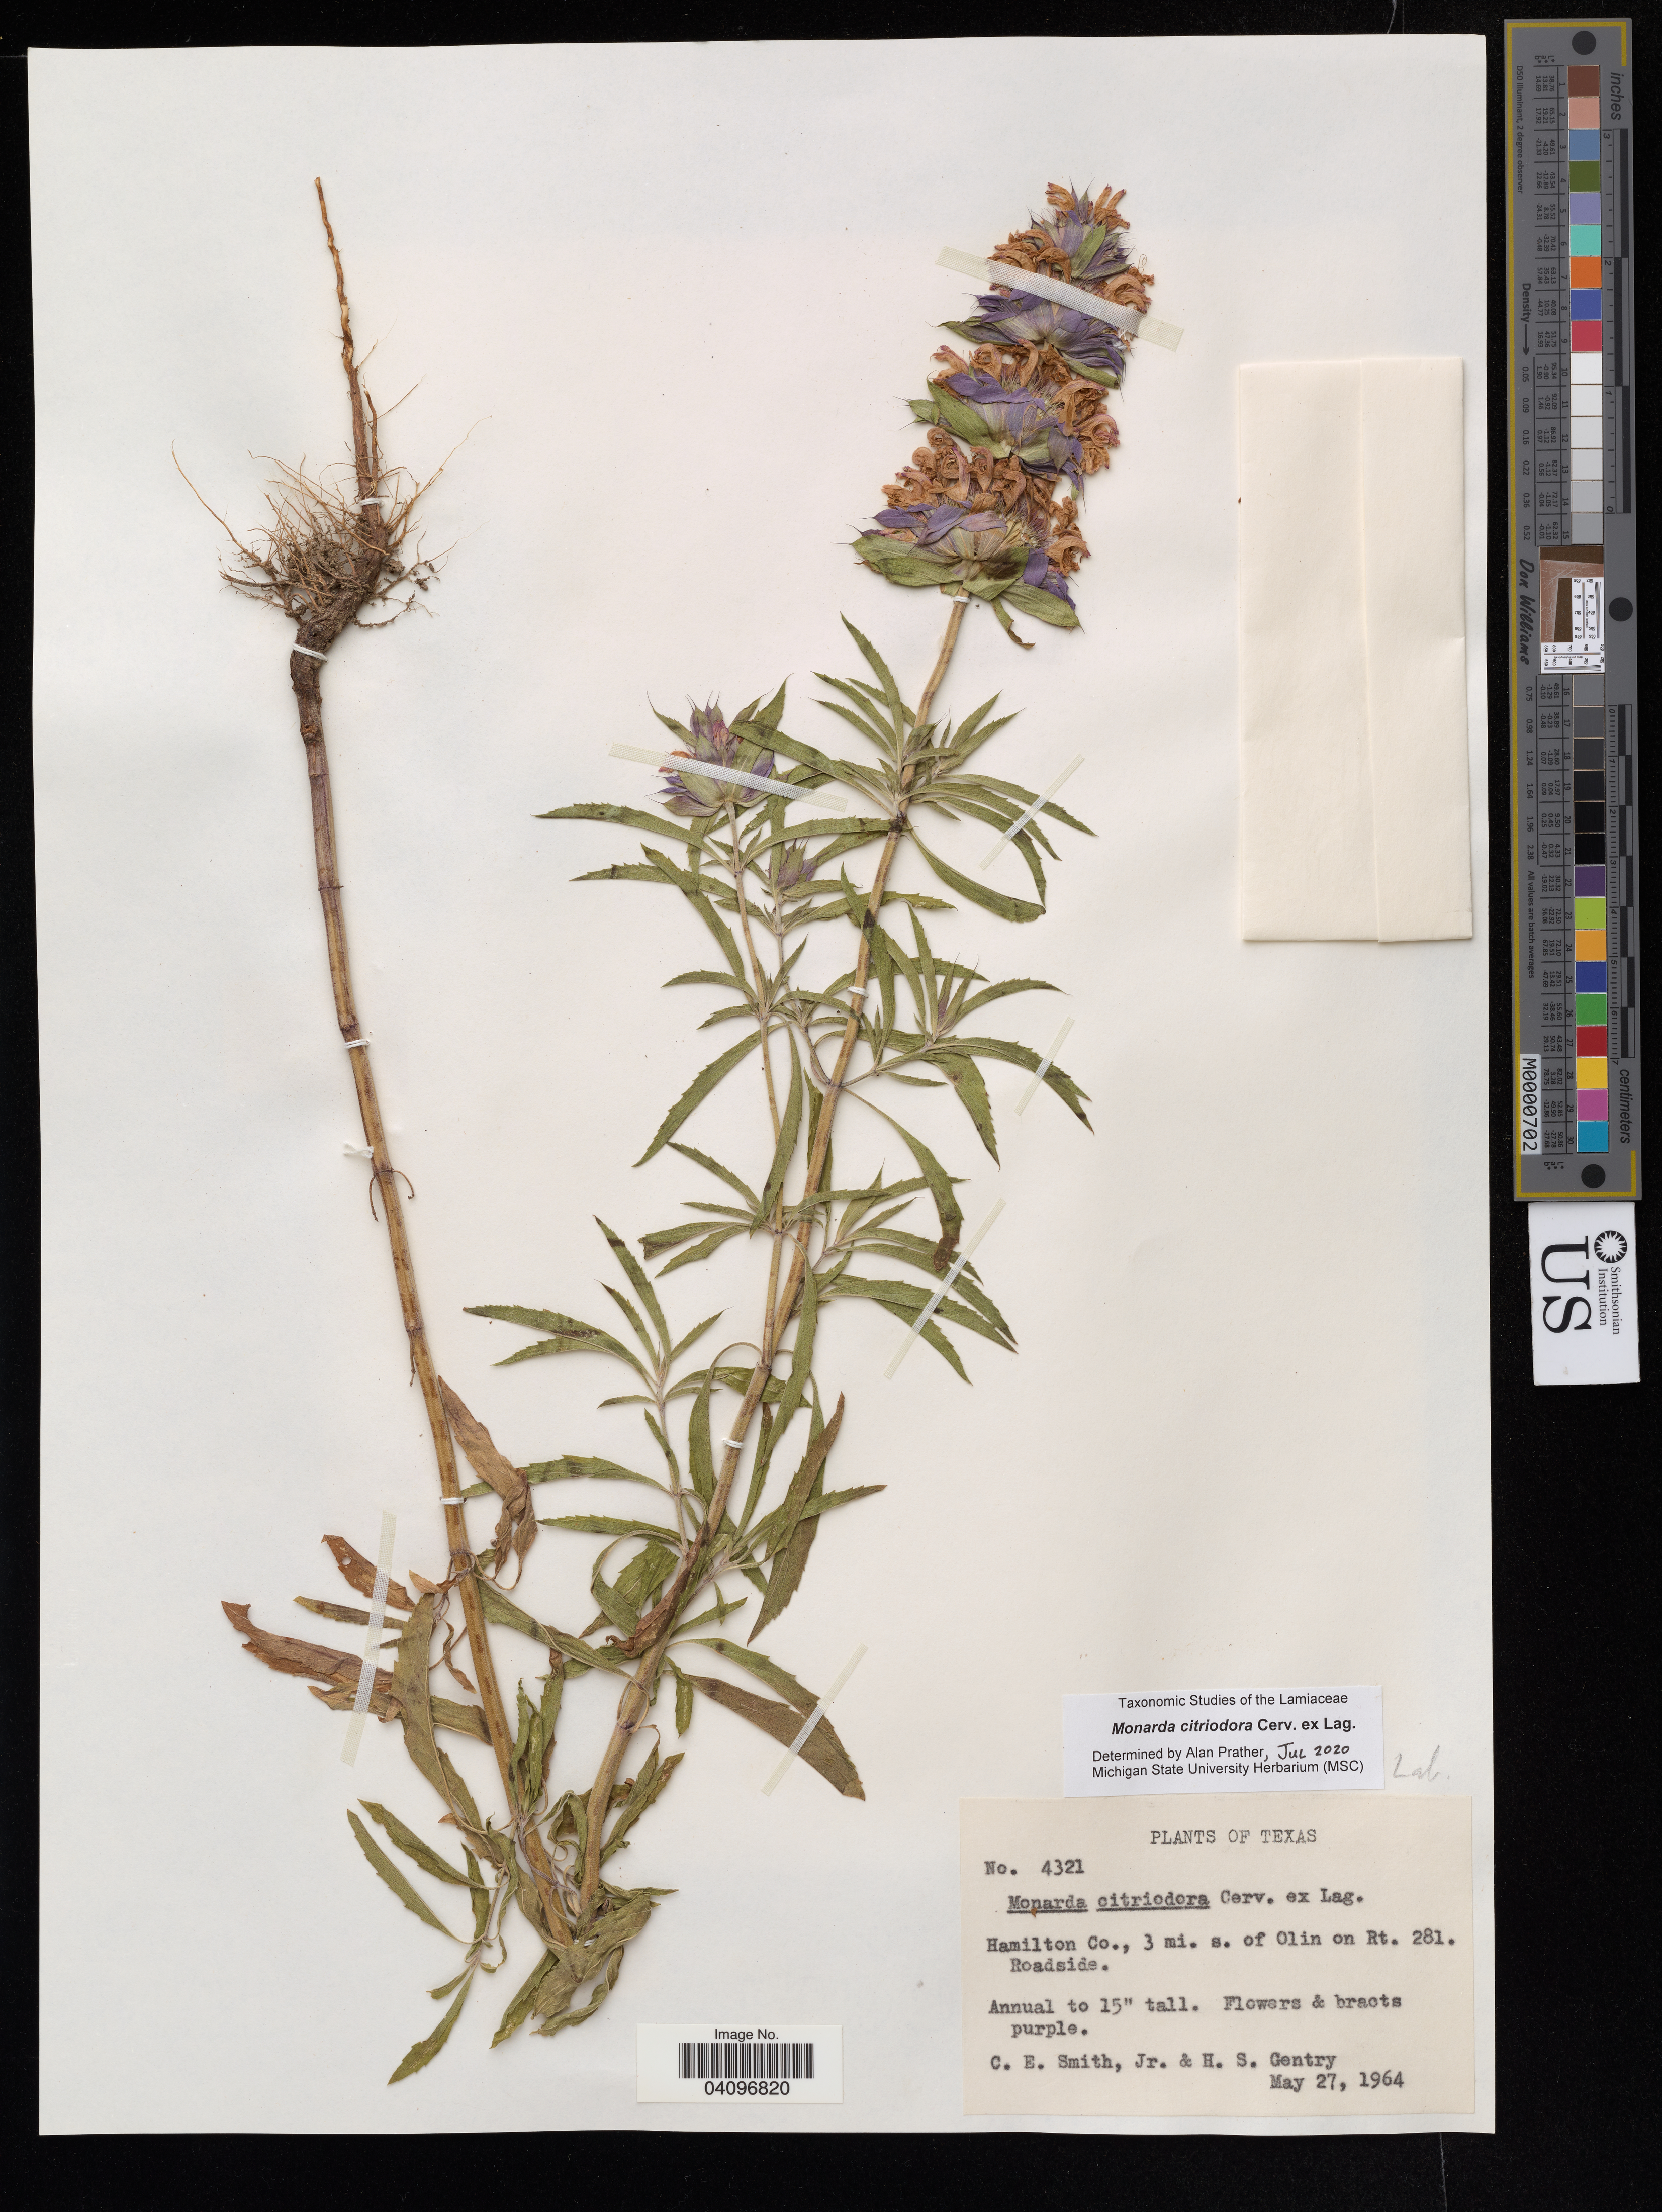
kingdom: Plantae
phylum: Tracheophyta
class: Magnoliopsida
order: Lamiales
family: Lamiaceae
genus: Monarda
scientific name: Monarda citriodora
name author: Cerv. ex Lag.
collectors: C. E. Smith Jr. & H. S. Gentry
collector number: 4321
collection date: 1964-05-27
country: United States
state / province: Texas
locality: Hamilton Co., 3 mi. s. of Olin on Rt. 281.